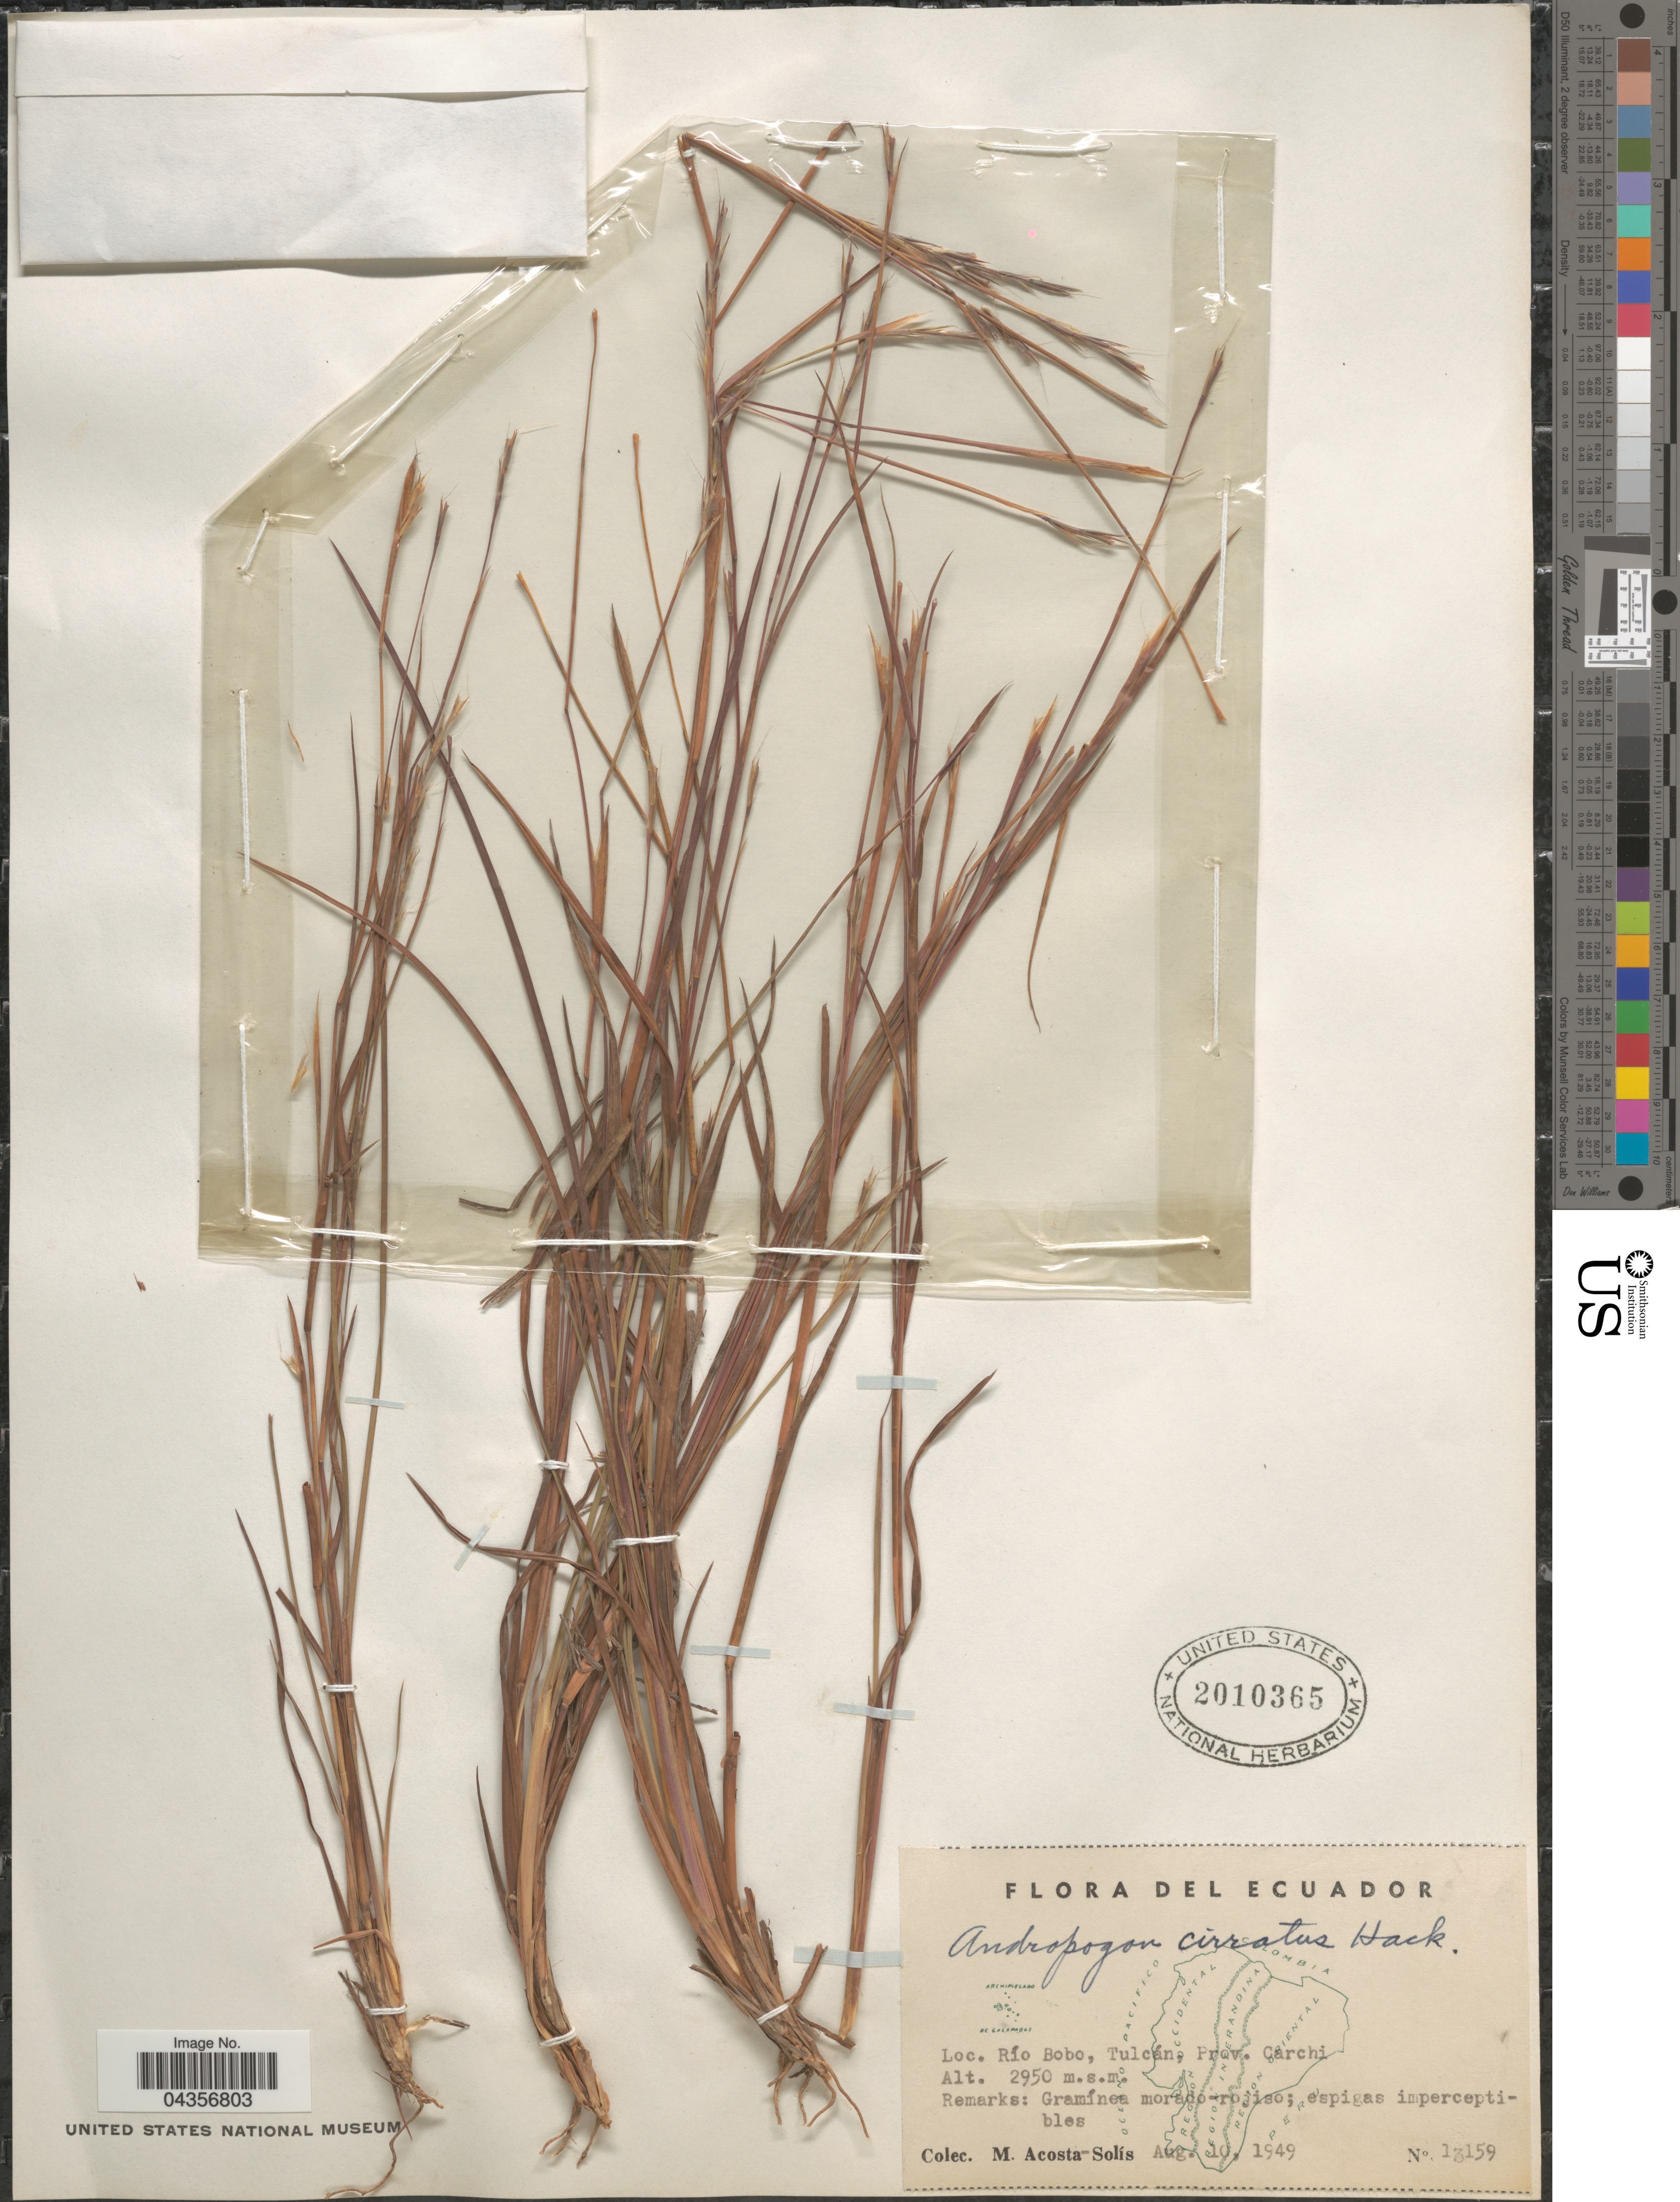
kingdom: Plantae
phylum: Tracheophyta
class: Liliopsida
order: Poales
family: Poaceae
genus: Schizachyrium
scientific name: Schizachyrium sanguineum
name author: (Retz.) Alston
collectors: M. Acosta Solis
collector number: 13159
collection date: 1949-08-10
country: Ecuador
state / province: Carchi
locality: Río Bobo, Tulcán, Prov. Carchi.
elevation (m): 2950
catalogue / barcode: US 2010365